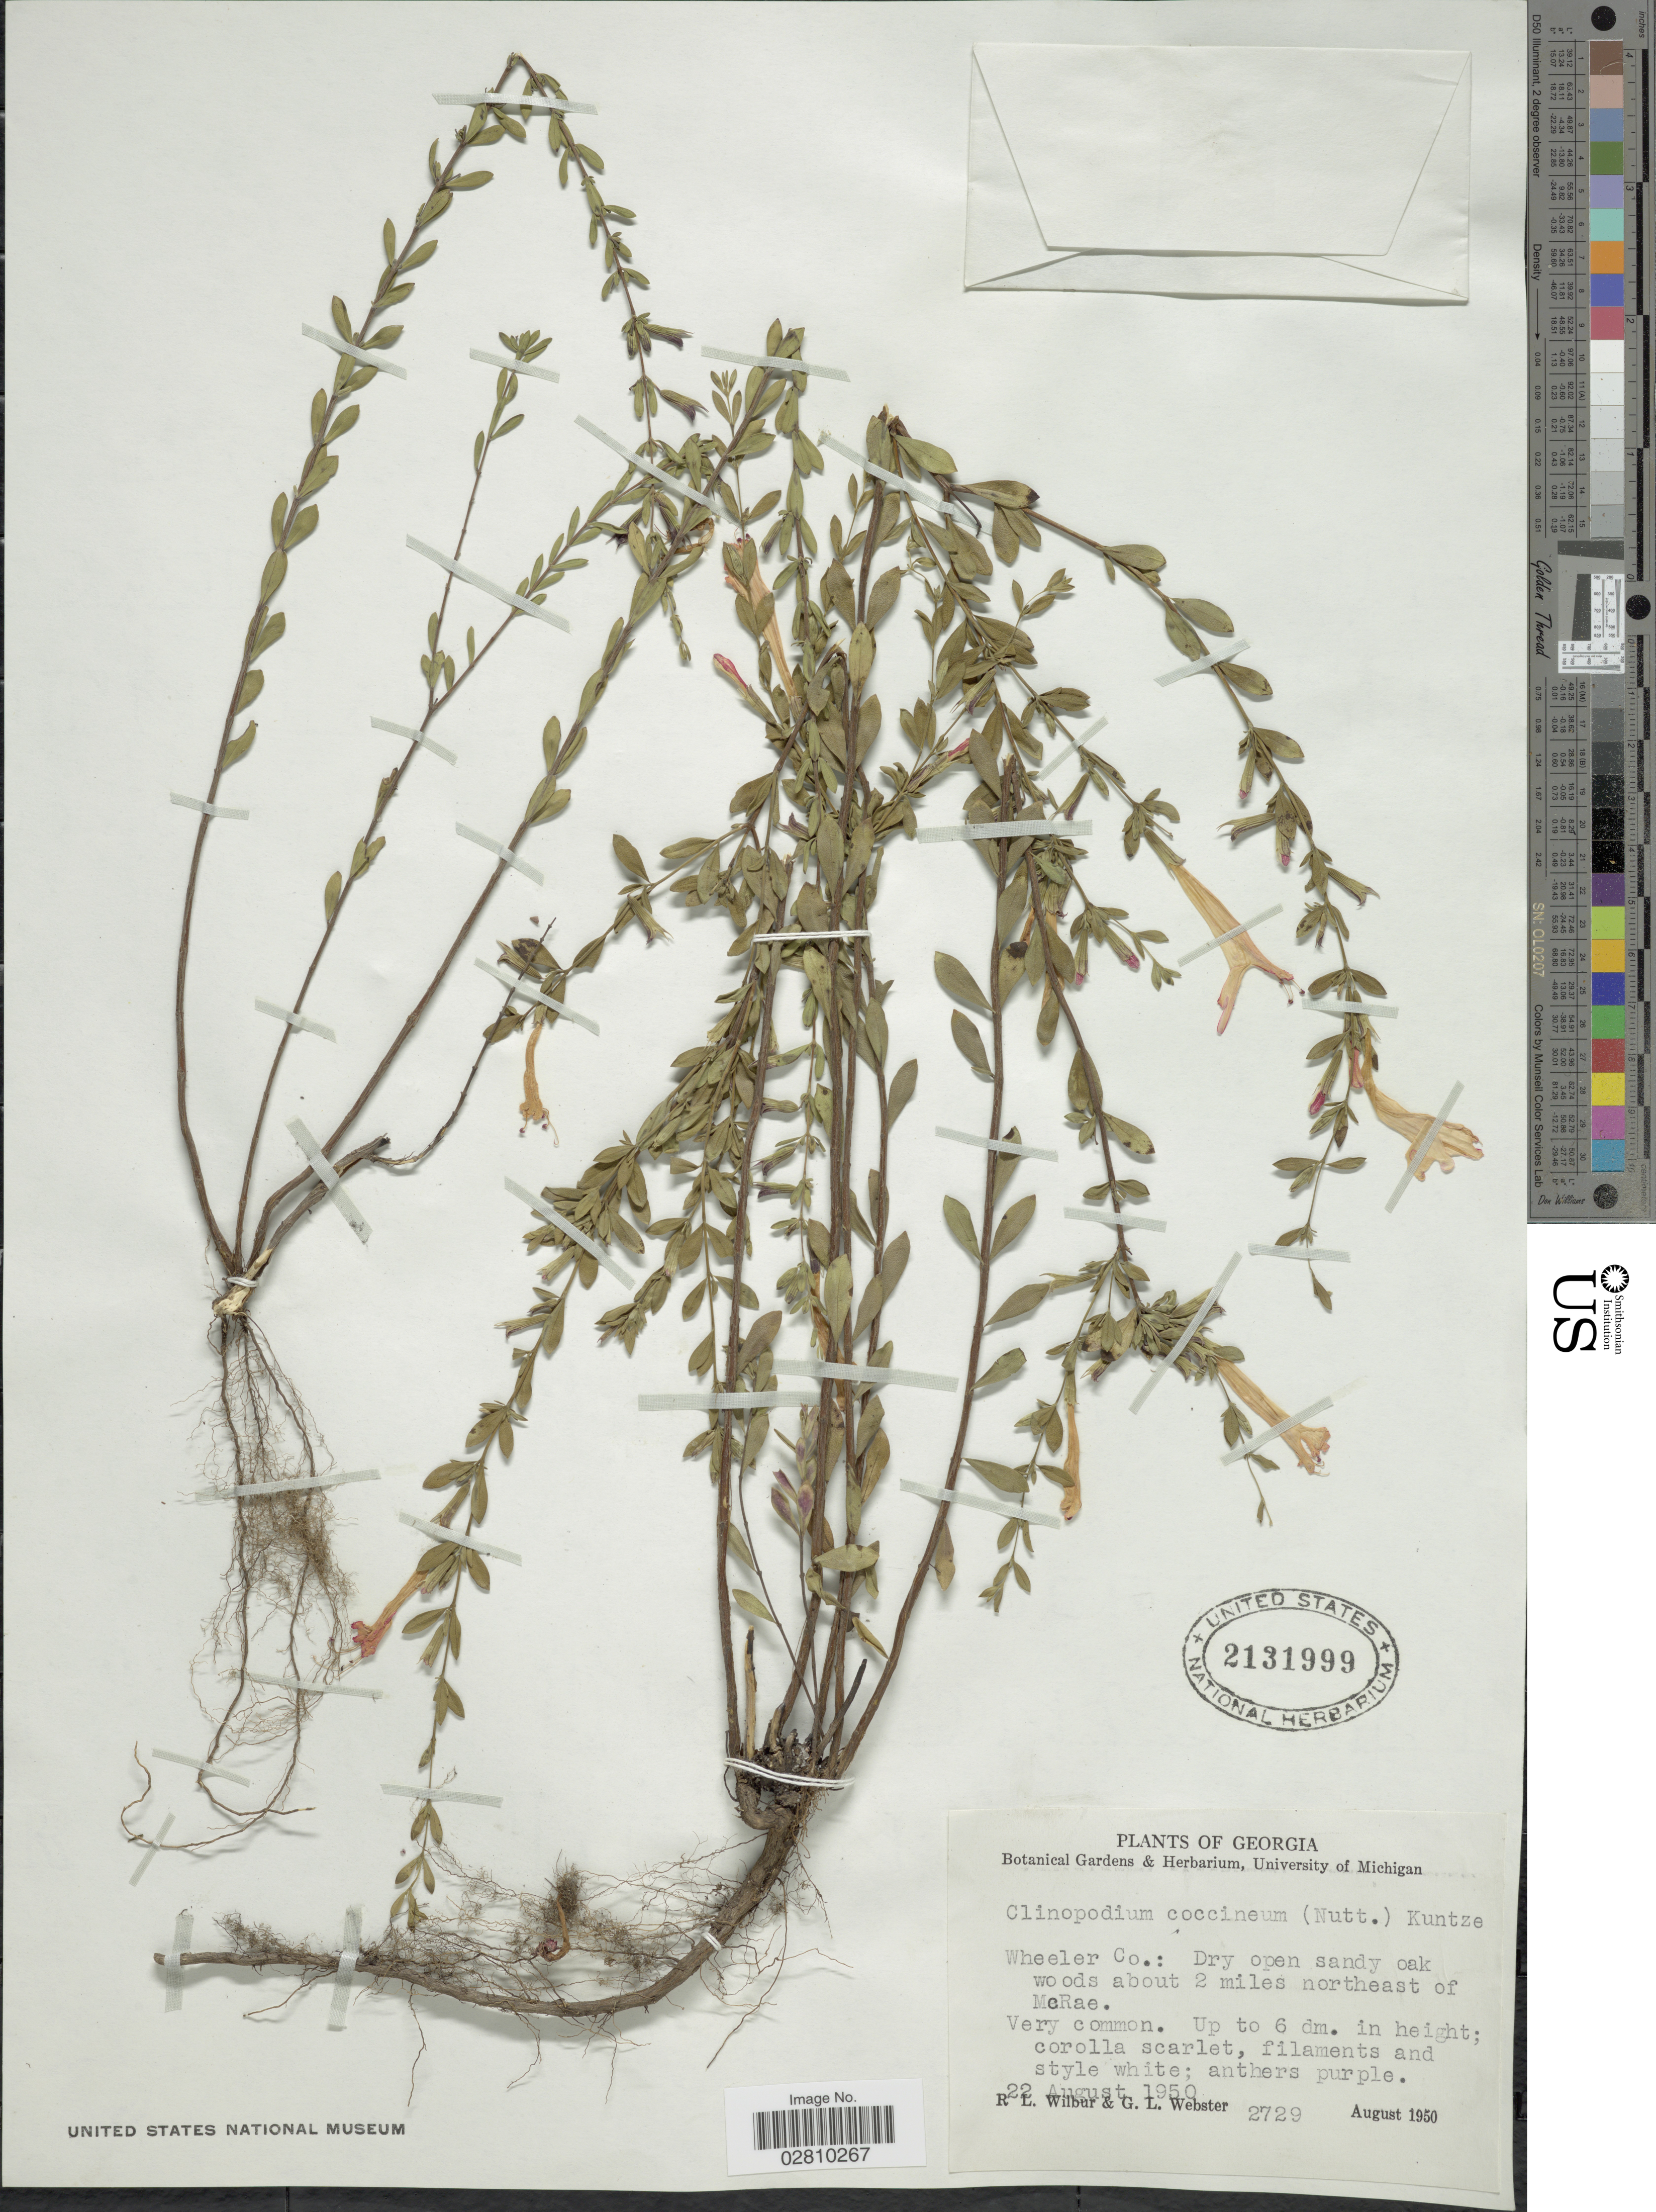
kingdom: Plantae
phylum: Tracheophyta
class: Magnoliopsida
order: Lamiales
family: Lamiaceae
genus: Clinopodium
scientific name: Clinopodium coccineum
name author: (Nutt. ex Hook.) Kuntze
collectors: R. L. Wilbur & G. L. Webster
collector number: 2729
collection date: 1950-08-22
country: United States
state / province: Georgia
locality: Wheller Co.: Dry open sandy oak woods about 2 miles northeast of McRae.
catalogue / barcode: US 2131999